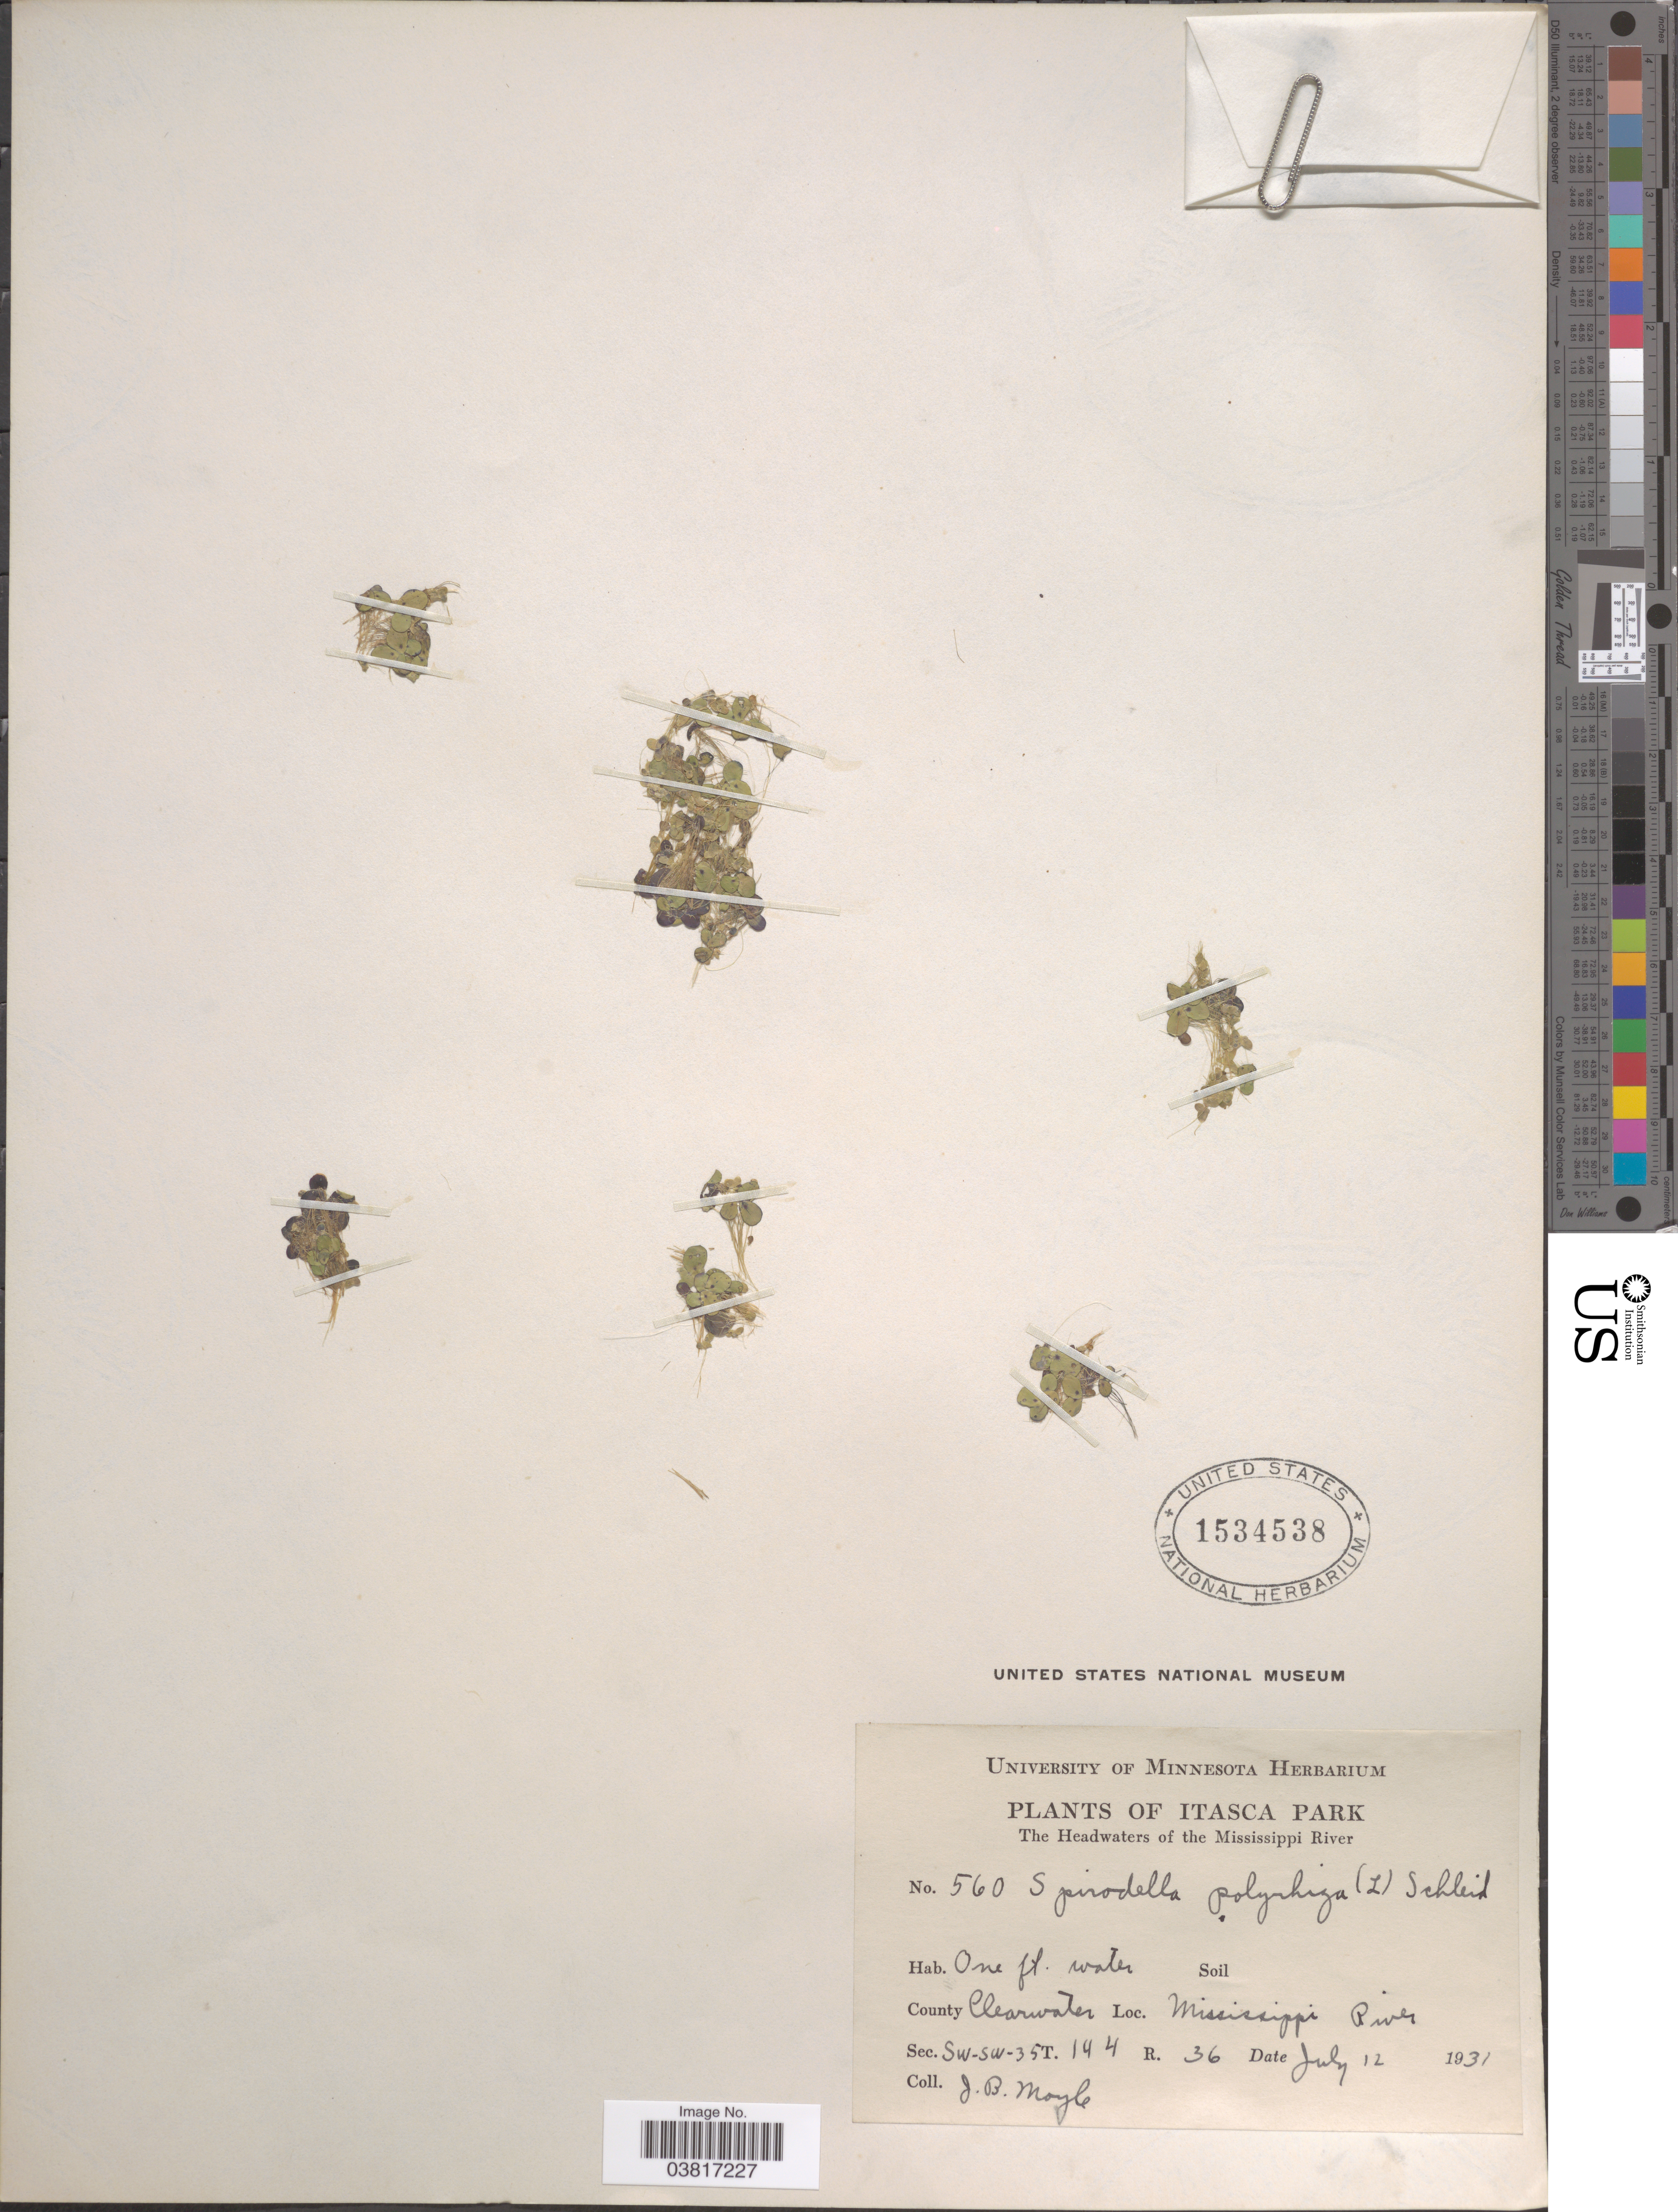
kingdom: Plantae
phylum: Tracheophyta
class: Liliopsida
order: Alismatales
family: Araceae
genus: Spirodela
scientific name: Spirodela polyrrhiza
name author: (L.) Schleid.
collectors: J. Moyle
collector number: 560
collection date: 1931-07-12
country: United States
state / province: Minnesota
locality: Itasca Park. The Headwaters of the Mississippi River. County Clearwater. Mississippi River. Sec. Sw-sw-35 T. 144 R. 36.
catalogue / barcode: US 1534538